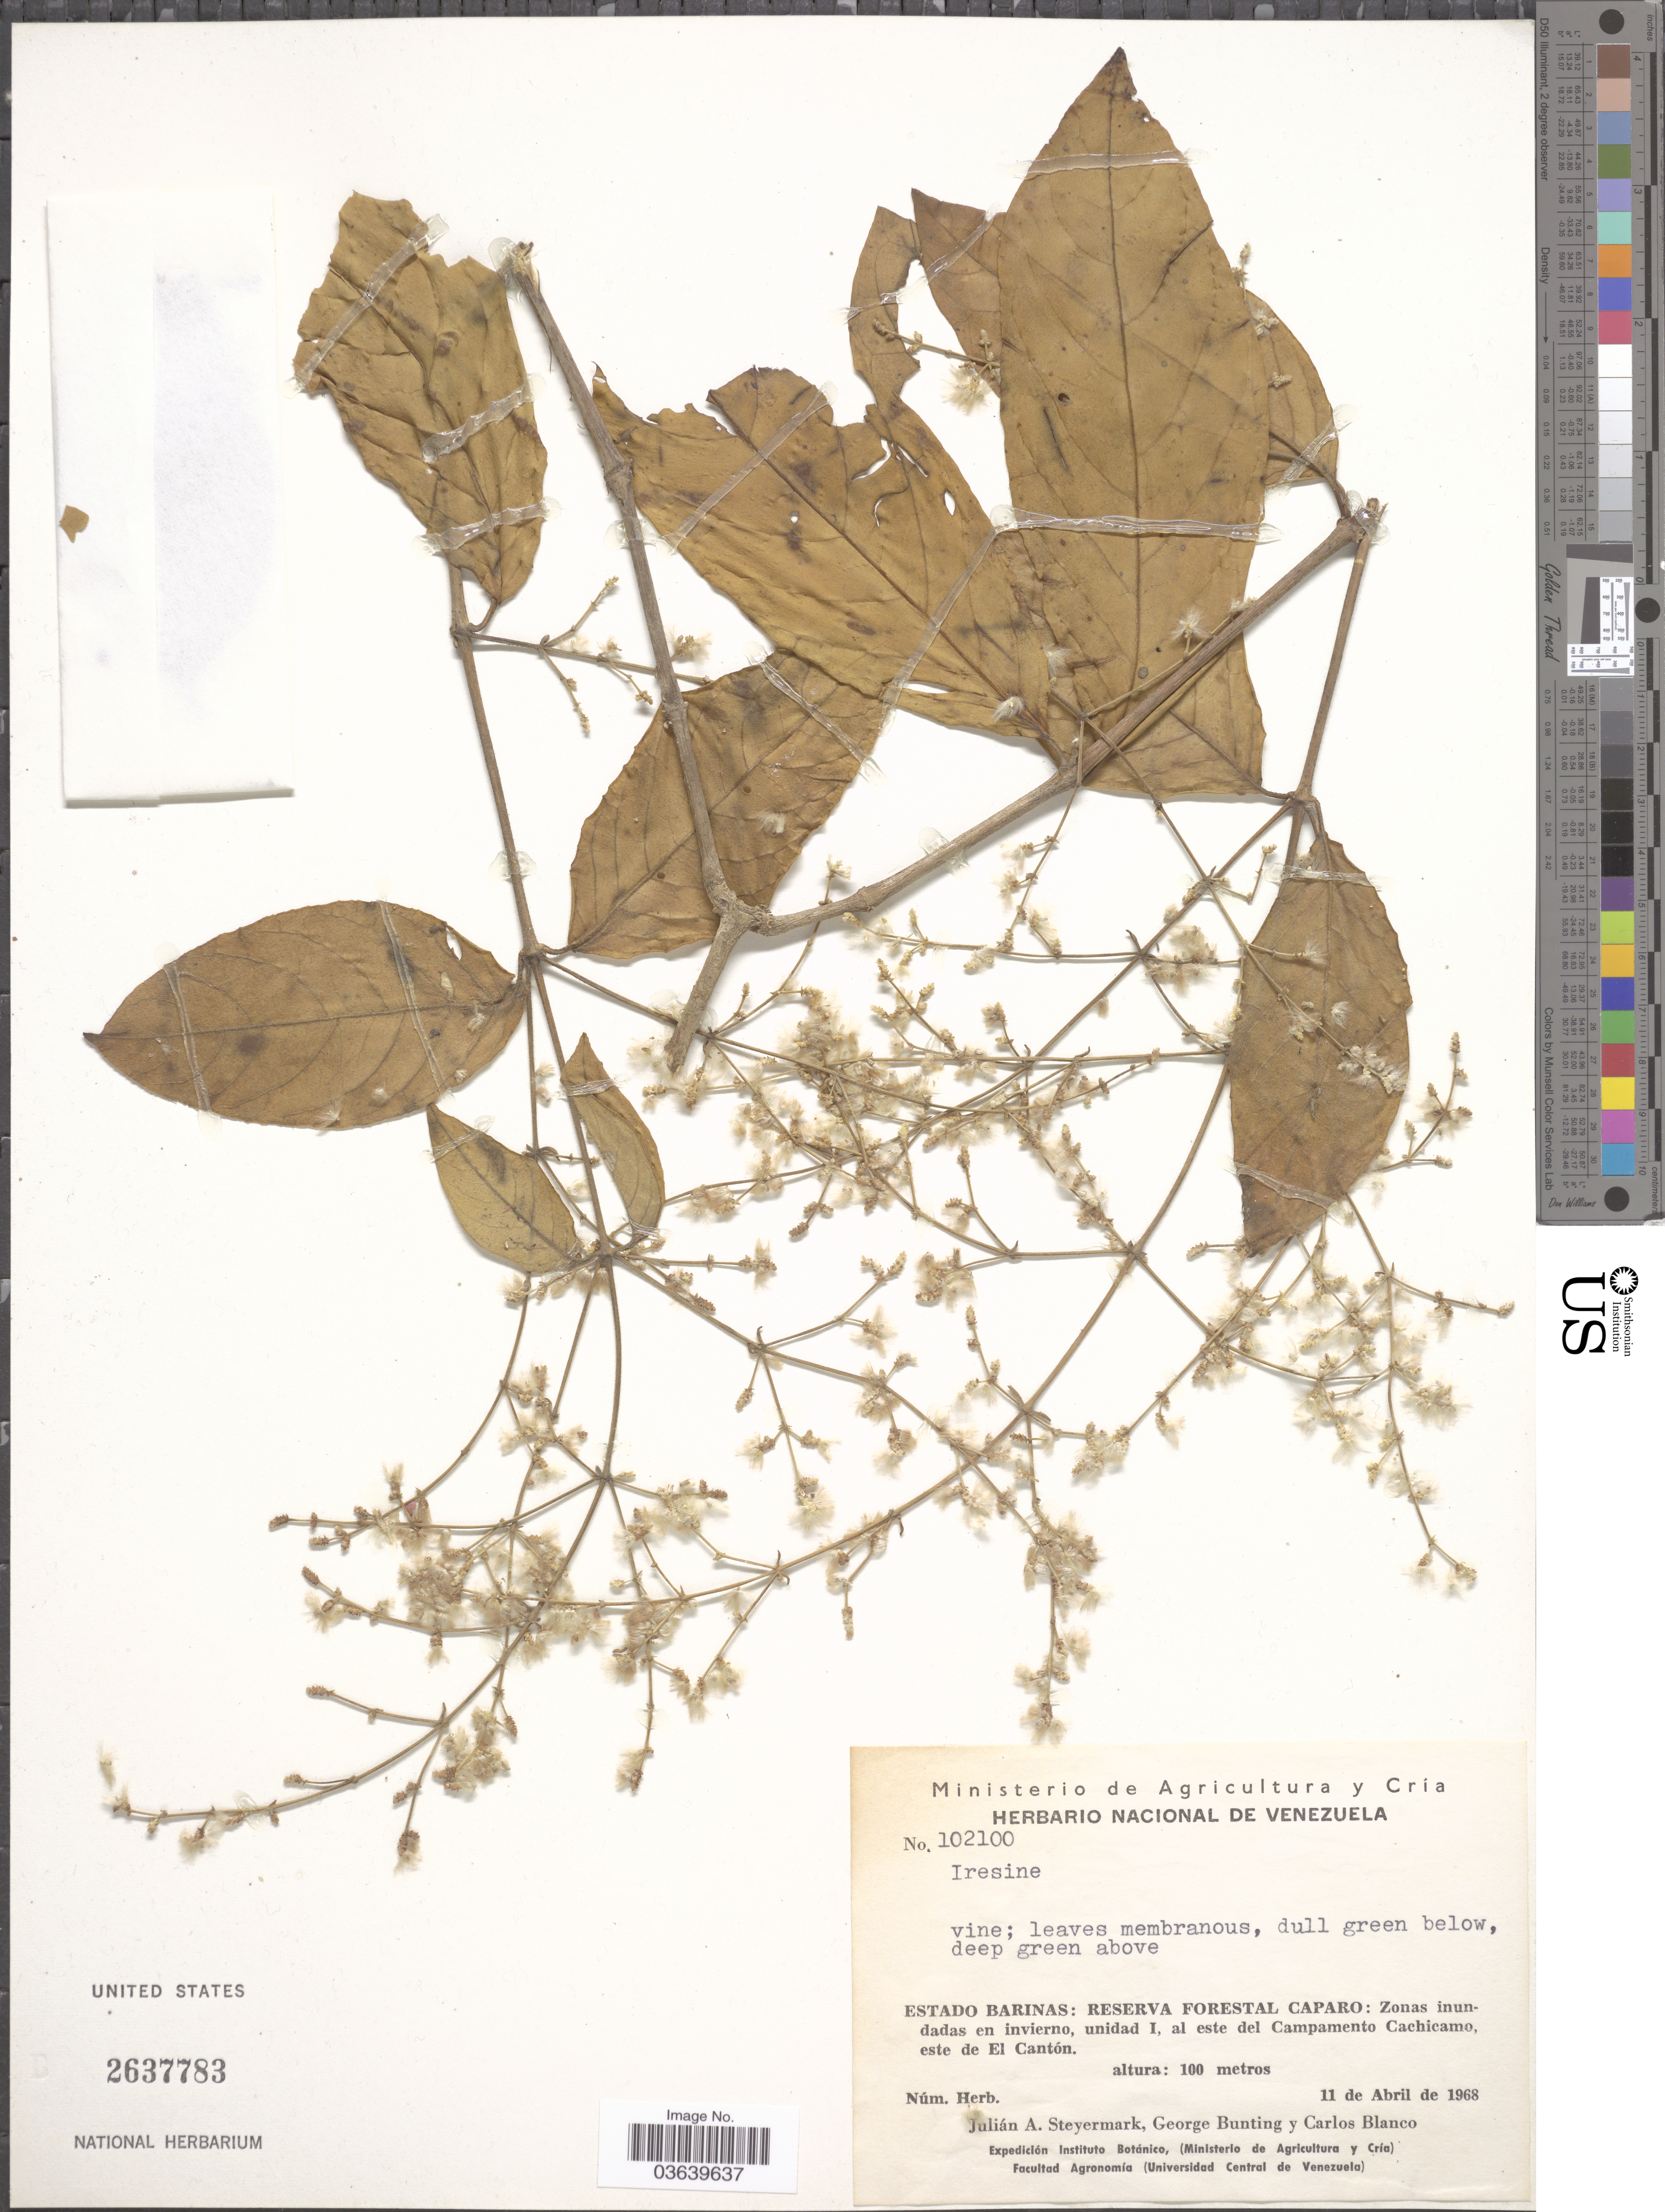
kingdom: Plantae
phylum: Tracheophyta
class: Magnoliopsida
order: Caryophyllales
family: Amaranthaceae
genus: Iresine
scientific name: Iresine sp.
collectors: J. Steyermark, G. S. Bunting & C. Blanco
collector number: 102100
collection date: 1968-04-11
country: Venezuela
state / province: Barinas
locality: Reserva Forestal Caparo: Zonas inundadas en invierno, unidad I, al este del Campamento Cachicamo, este de El Cantón.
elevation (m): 100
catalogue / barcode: US 2637783